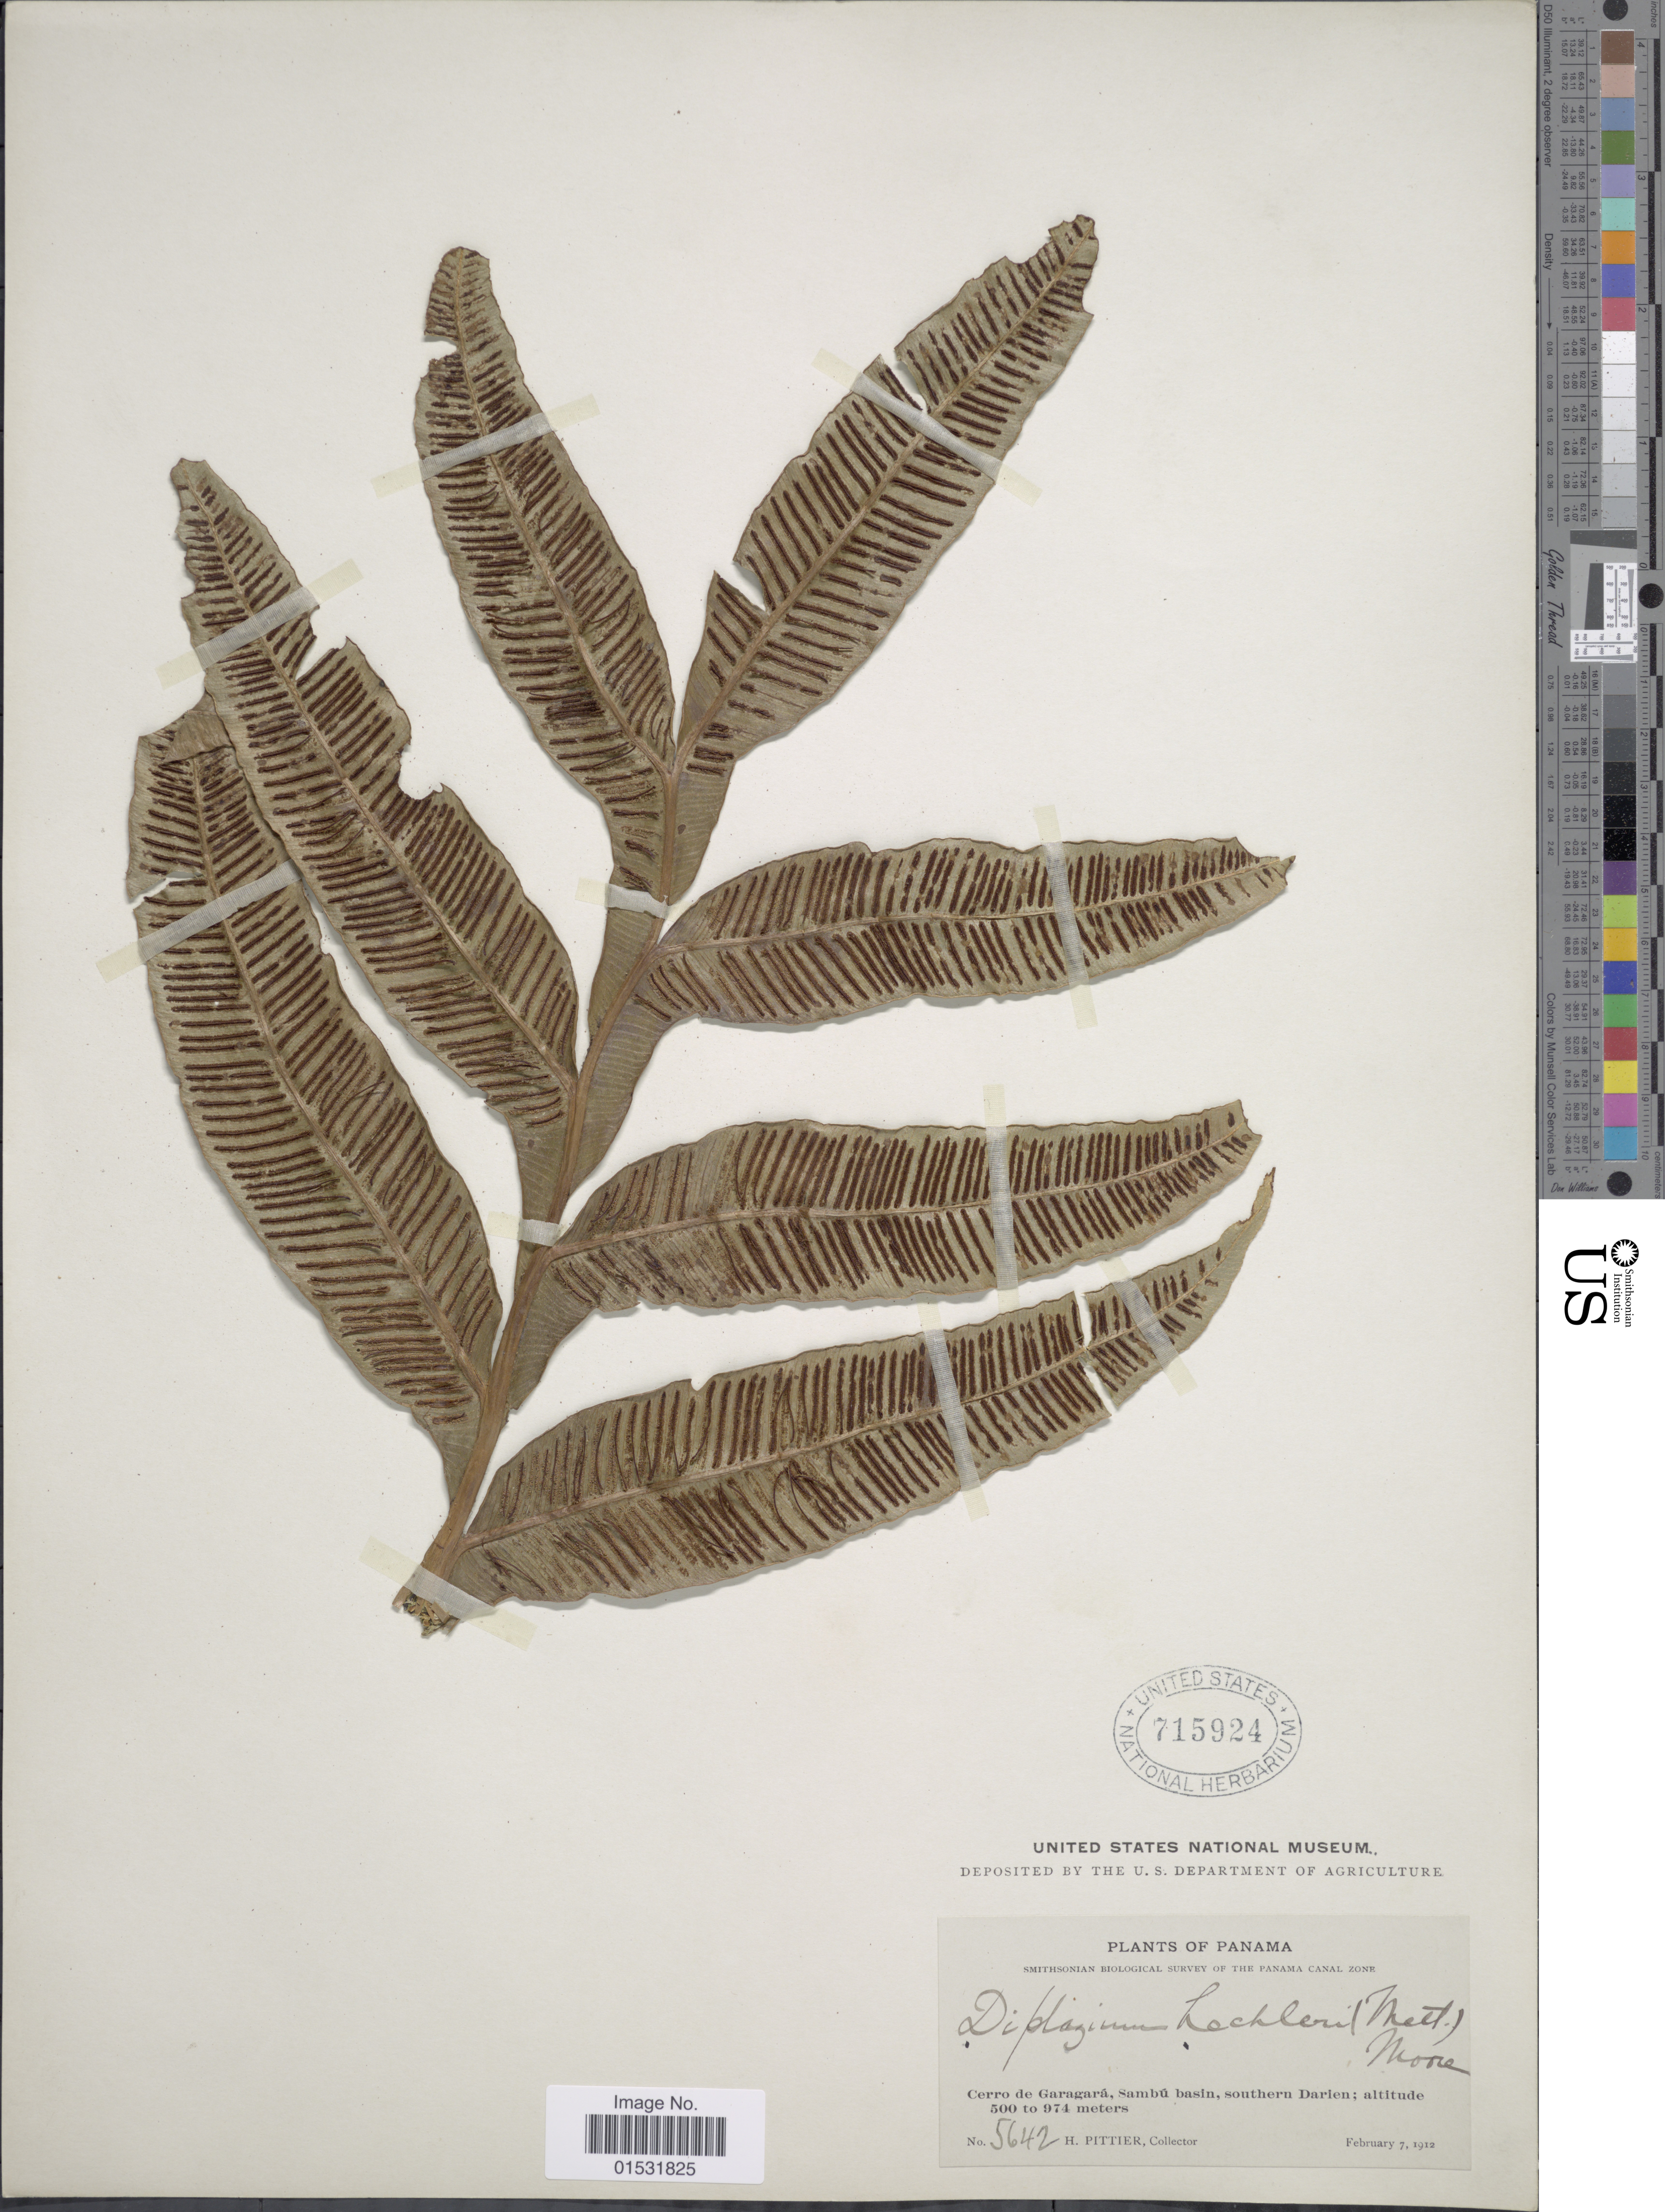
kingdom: Plantae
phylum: Tracheophyta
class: Polypodiopsida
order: Polypodiales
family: Desmophlebiaceae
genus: Desmophlebium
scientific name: Desmophlebium lechleri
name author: (Mett.) Mynssen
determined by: Reis, A.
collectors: H. F. Pittier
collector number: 5642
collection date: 1912-02-07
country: Panama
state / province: Darién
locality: Panama Canal Zone. Cerro de Garagará, Sambú basin, southern Darien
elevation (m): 500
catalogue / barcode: US 715924